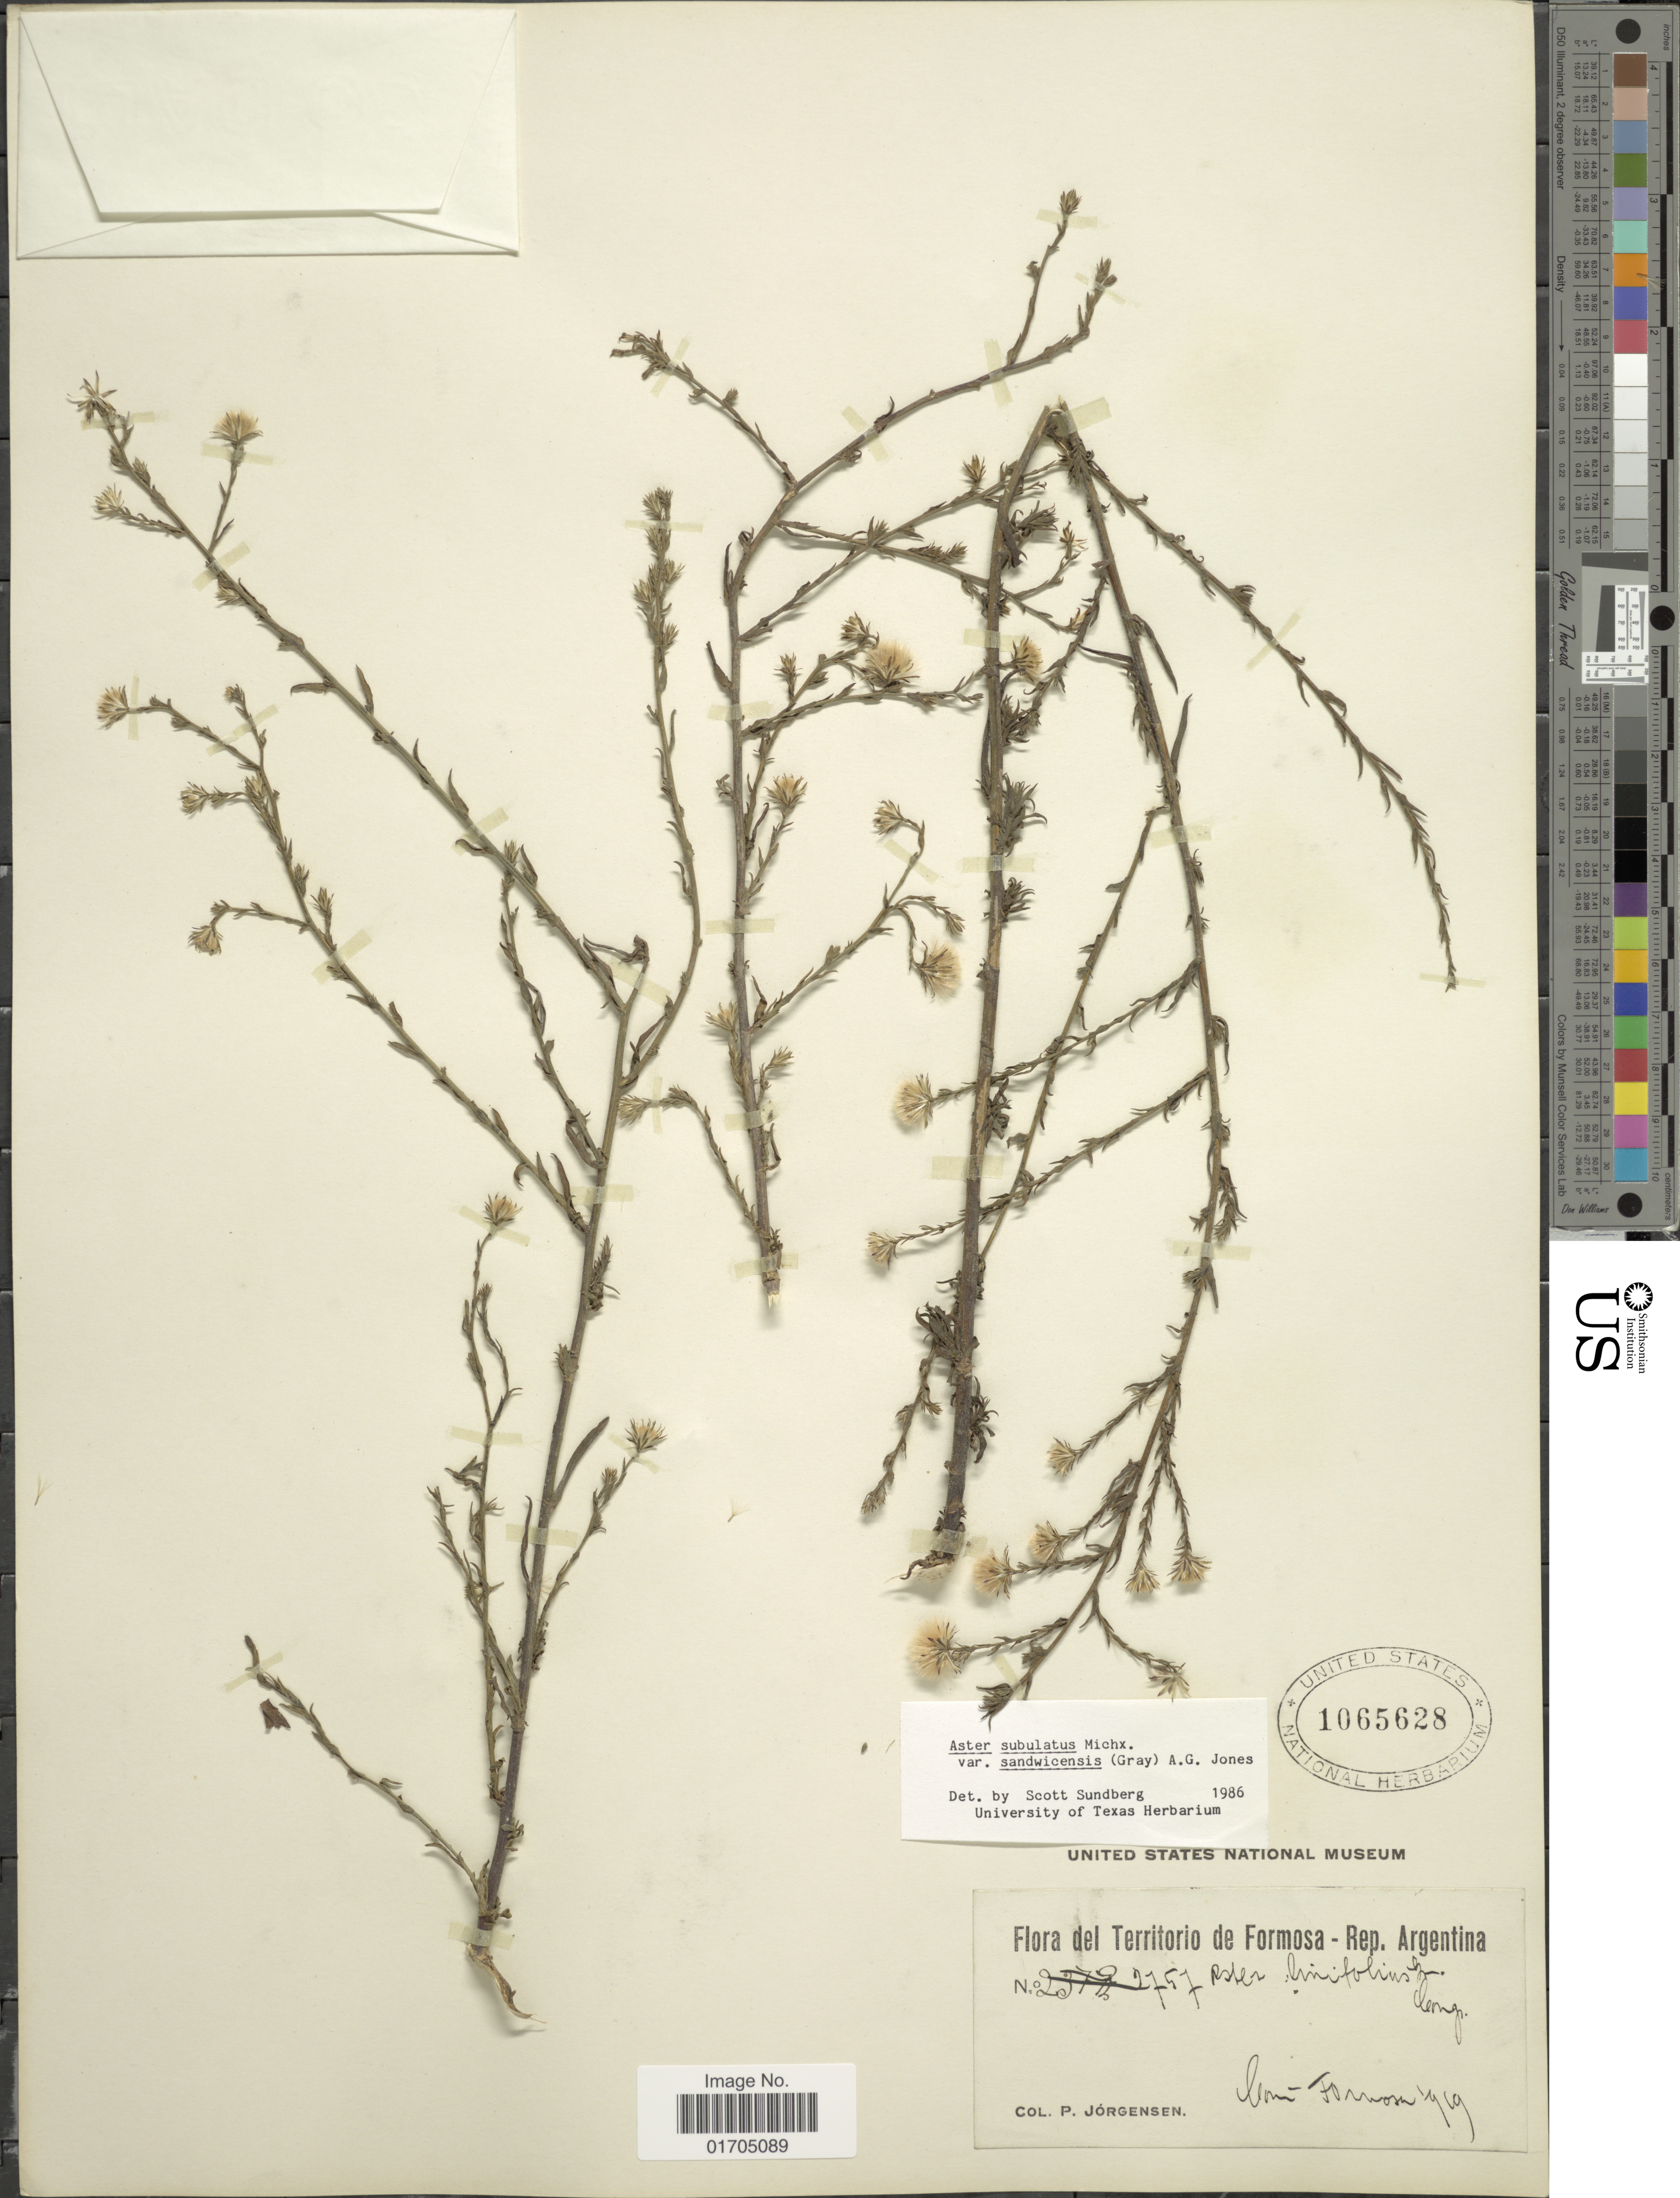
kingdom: Plantae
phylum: Tracheophyta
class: Magnoliopsida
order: Asterales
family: Asteraceae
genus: Symphyotrichum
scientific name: Symphyotrichum subulatum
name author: (Michx.) G.L. Nesom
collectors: P. Jörgensen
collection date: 1919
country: Argentina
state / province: Formosa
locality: Formosa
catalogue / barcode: US 1065628